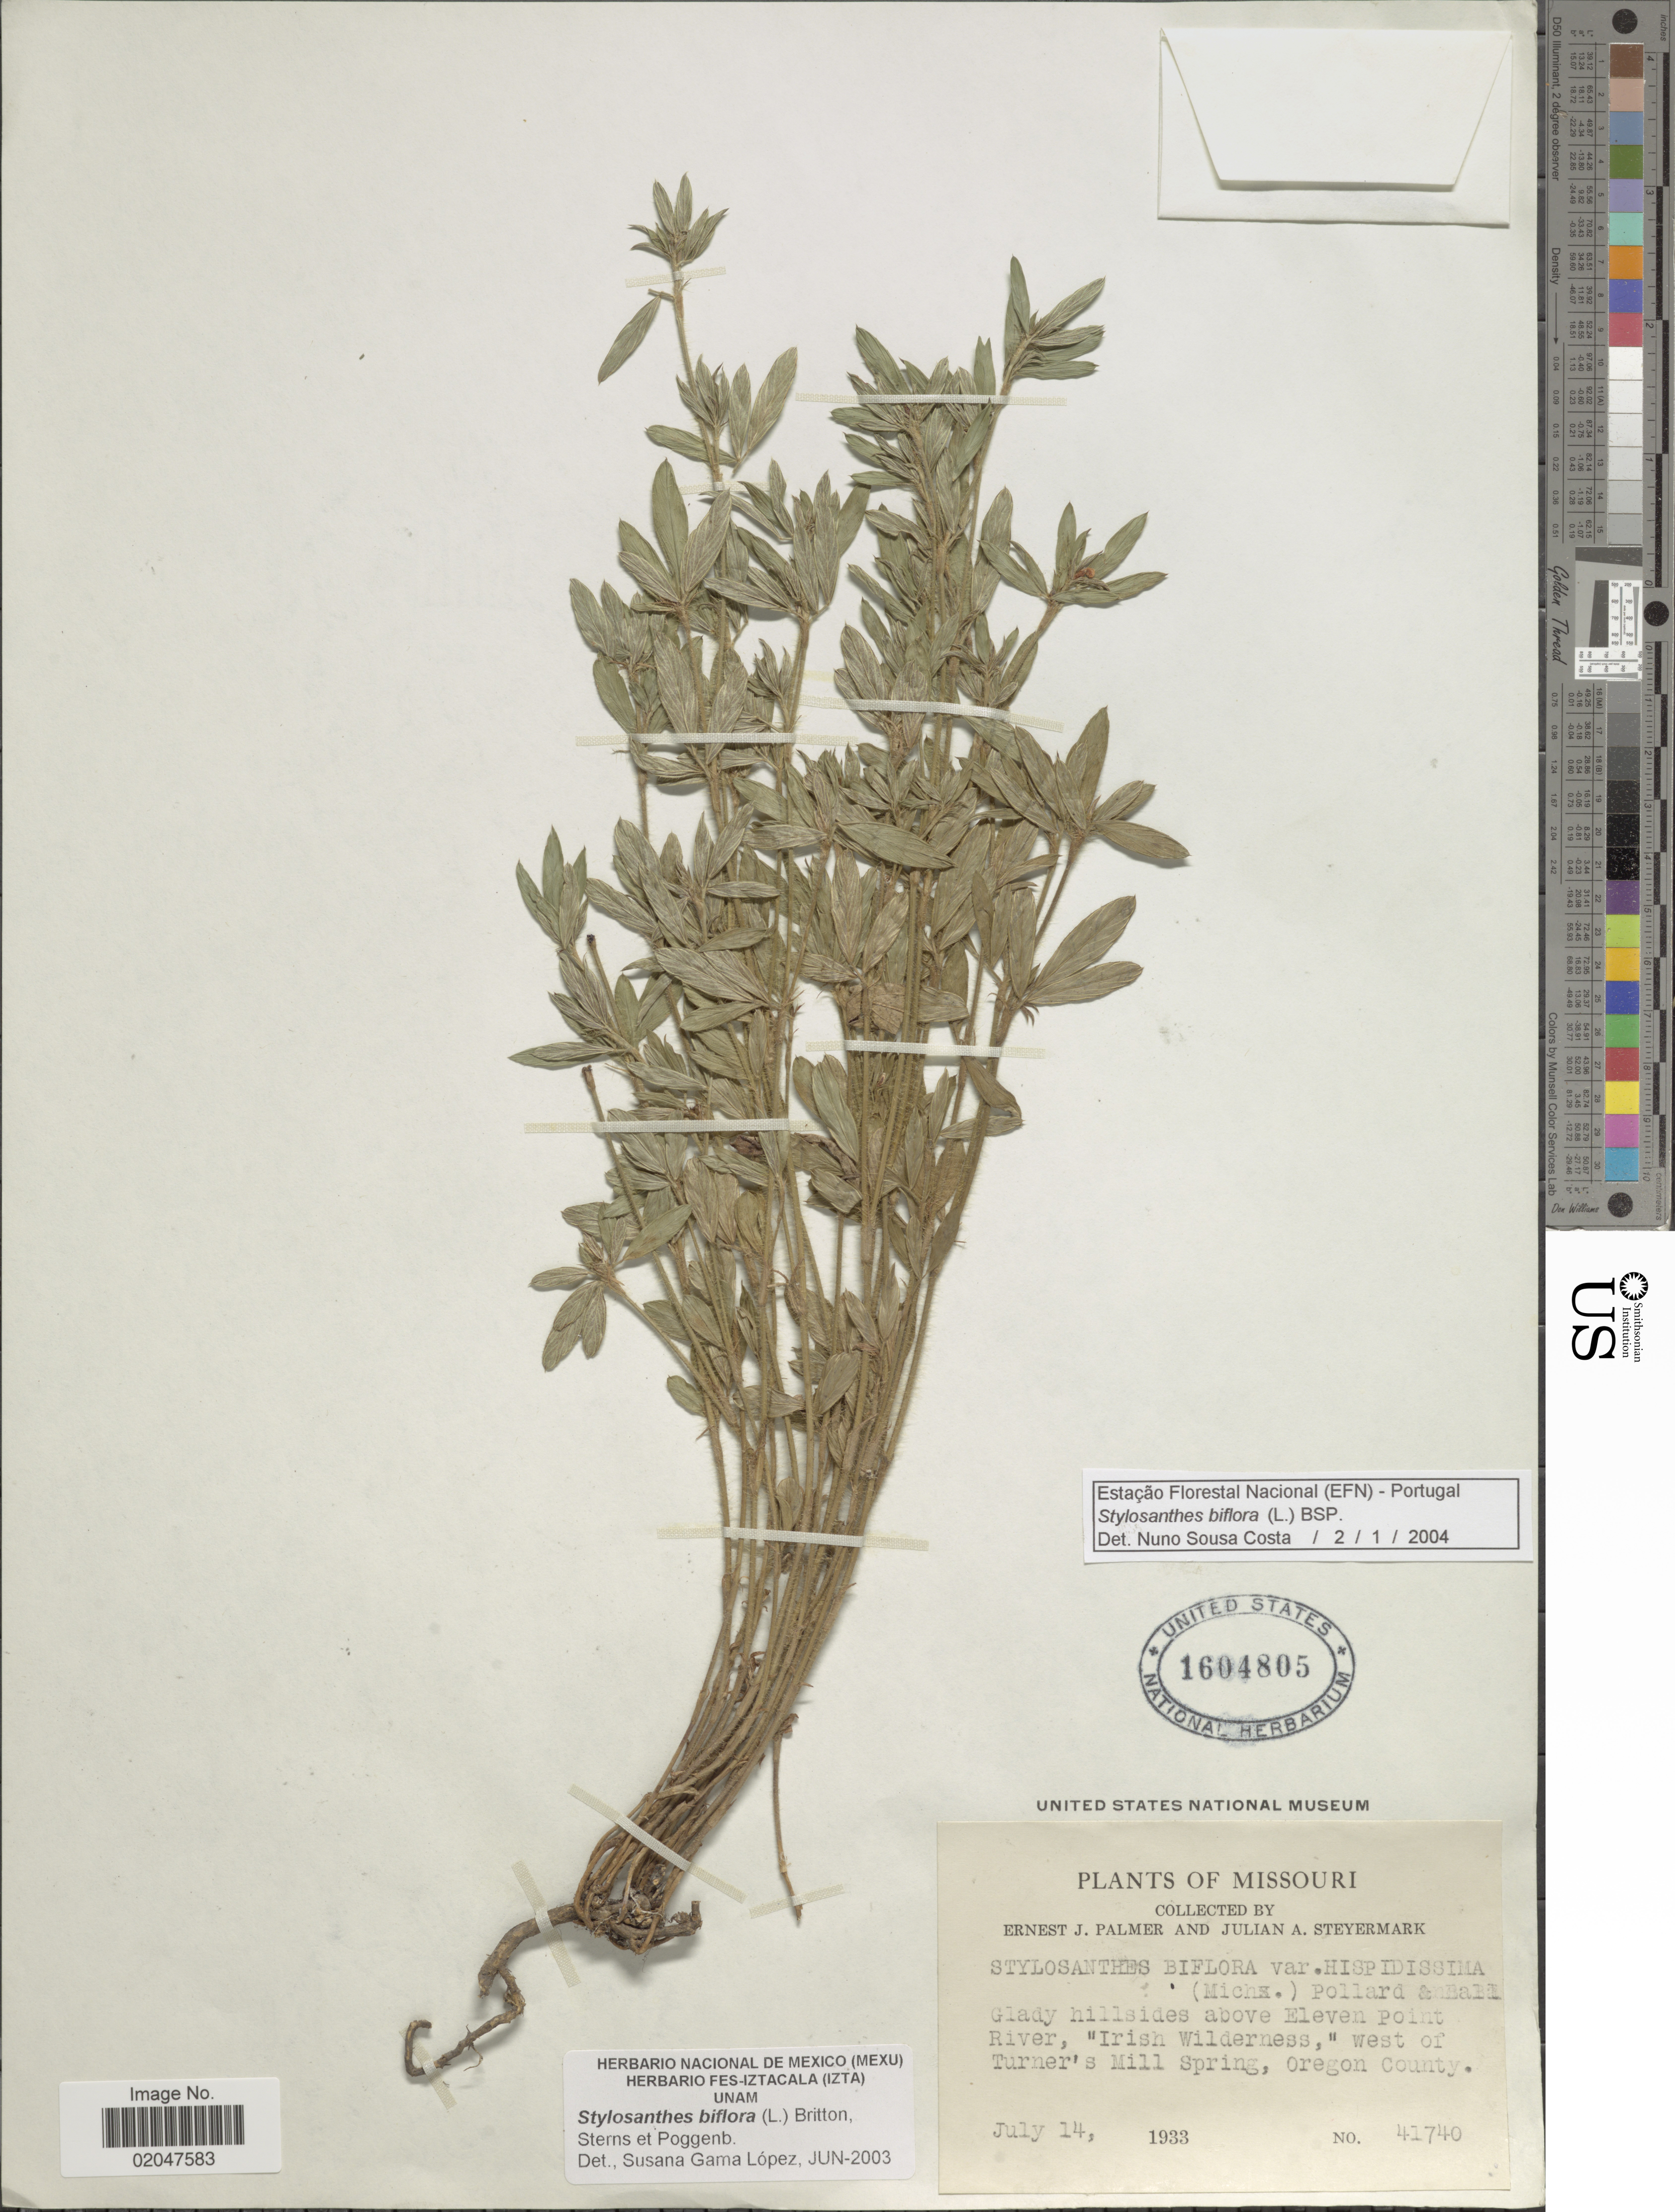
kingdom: Plantae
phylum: Tracheophyta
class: Magnoliopsida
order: Fabales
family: Fabaceae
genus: Stylosanthes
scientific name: Stylosanthes biflora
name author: (L.) Britton et al.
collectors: E. J. Palmer & J. Steyermark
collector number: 41740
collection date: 1933-07-14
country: United States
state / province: Mississippi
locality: Above Eleven Point River, Irish Wilderness, west of Turner's Mill Spring, Oregon County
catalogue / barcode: US 1604805